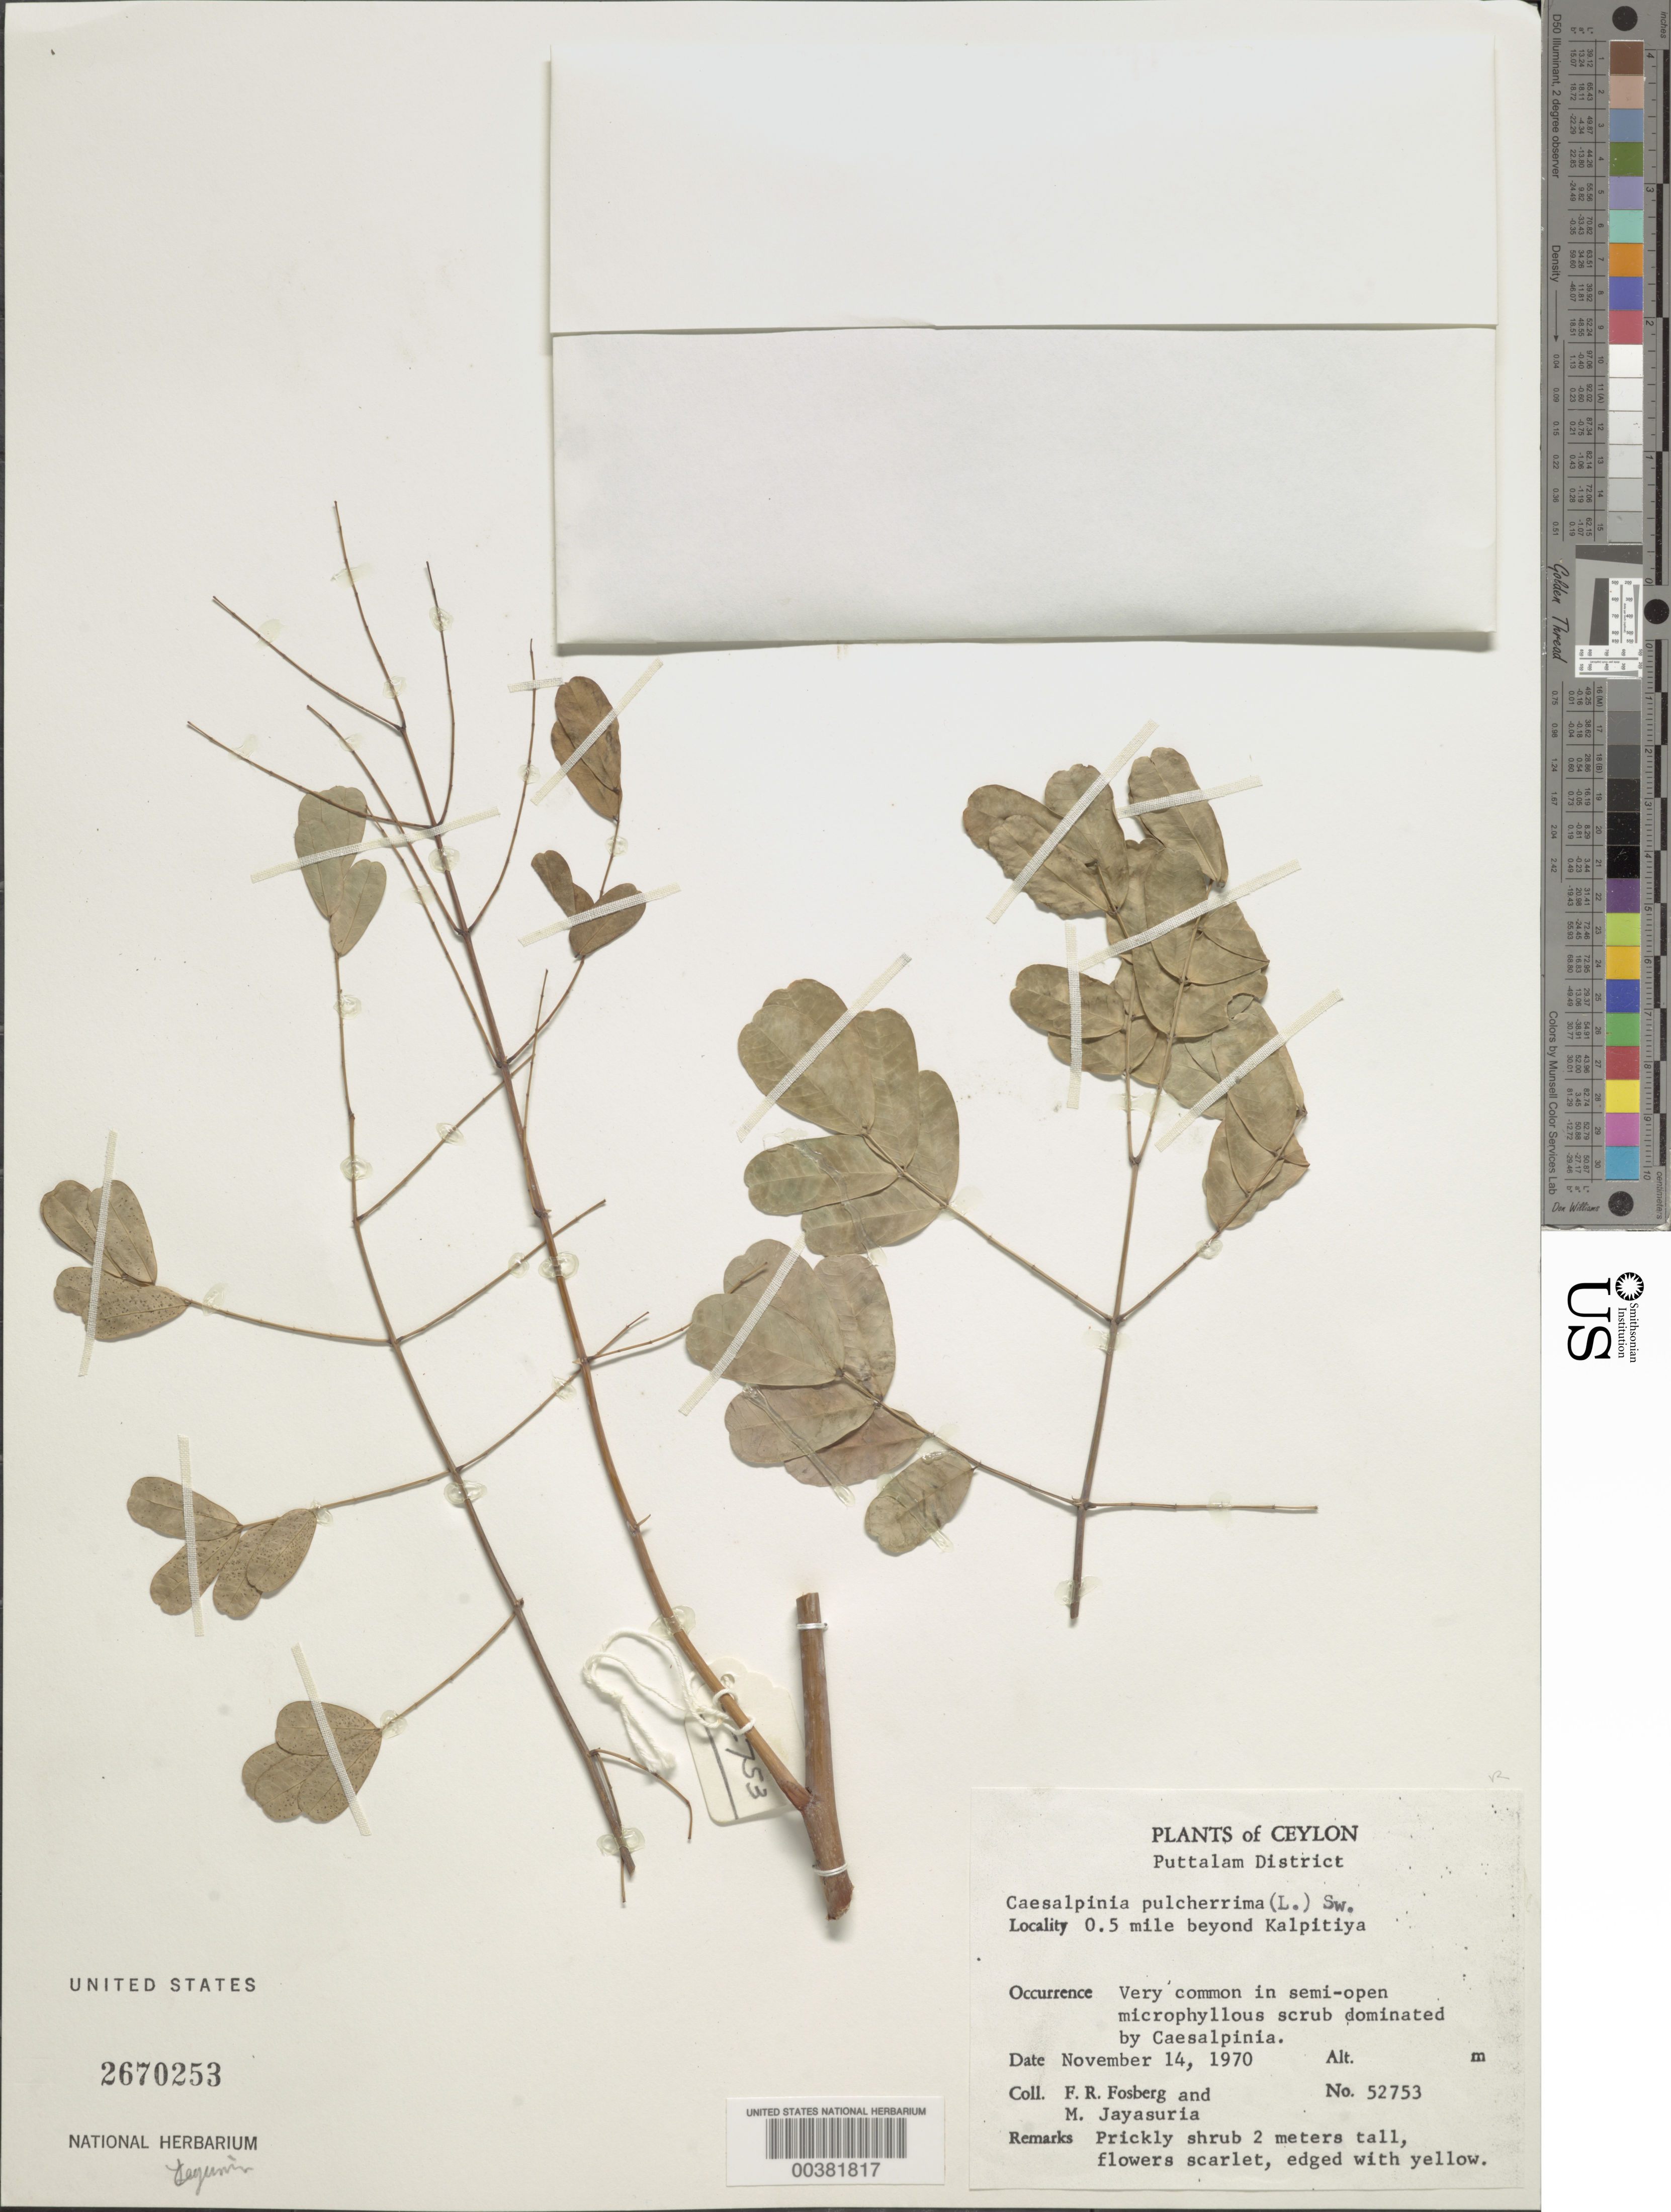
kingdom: Plantae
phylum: Tracheophyta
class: Magnoliopsida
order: Fabales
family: Fabaceae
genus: Caesalpinia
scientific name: Caesalpinia pulcherrima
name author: (L.) Sw.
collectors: F. R. Fosberg & A. H. Jayasuriya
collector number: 52753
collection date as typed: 14 Nov 1970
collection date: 1970-11-14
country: Sri Lanka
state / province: North Western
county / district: Puttalam Dist.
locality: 0.5 mi beyond kalpitiya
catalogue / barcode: US 2670253